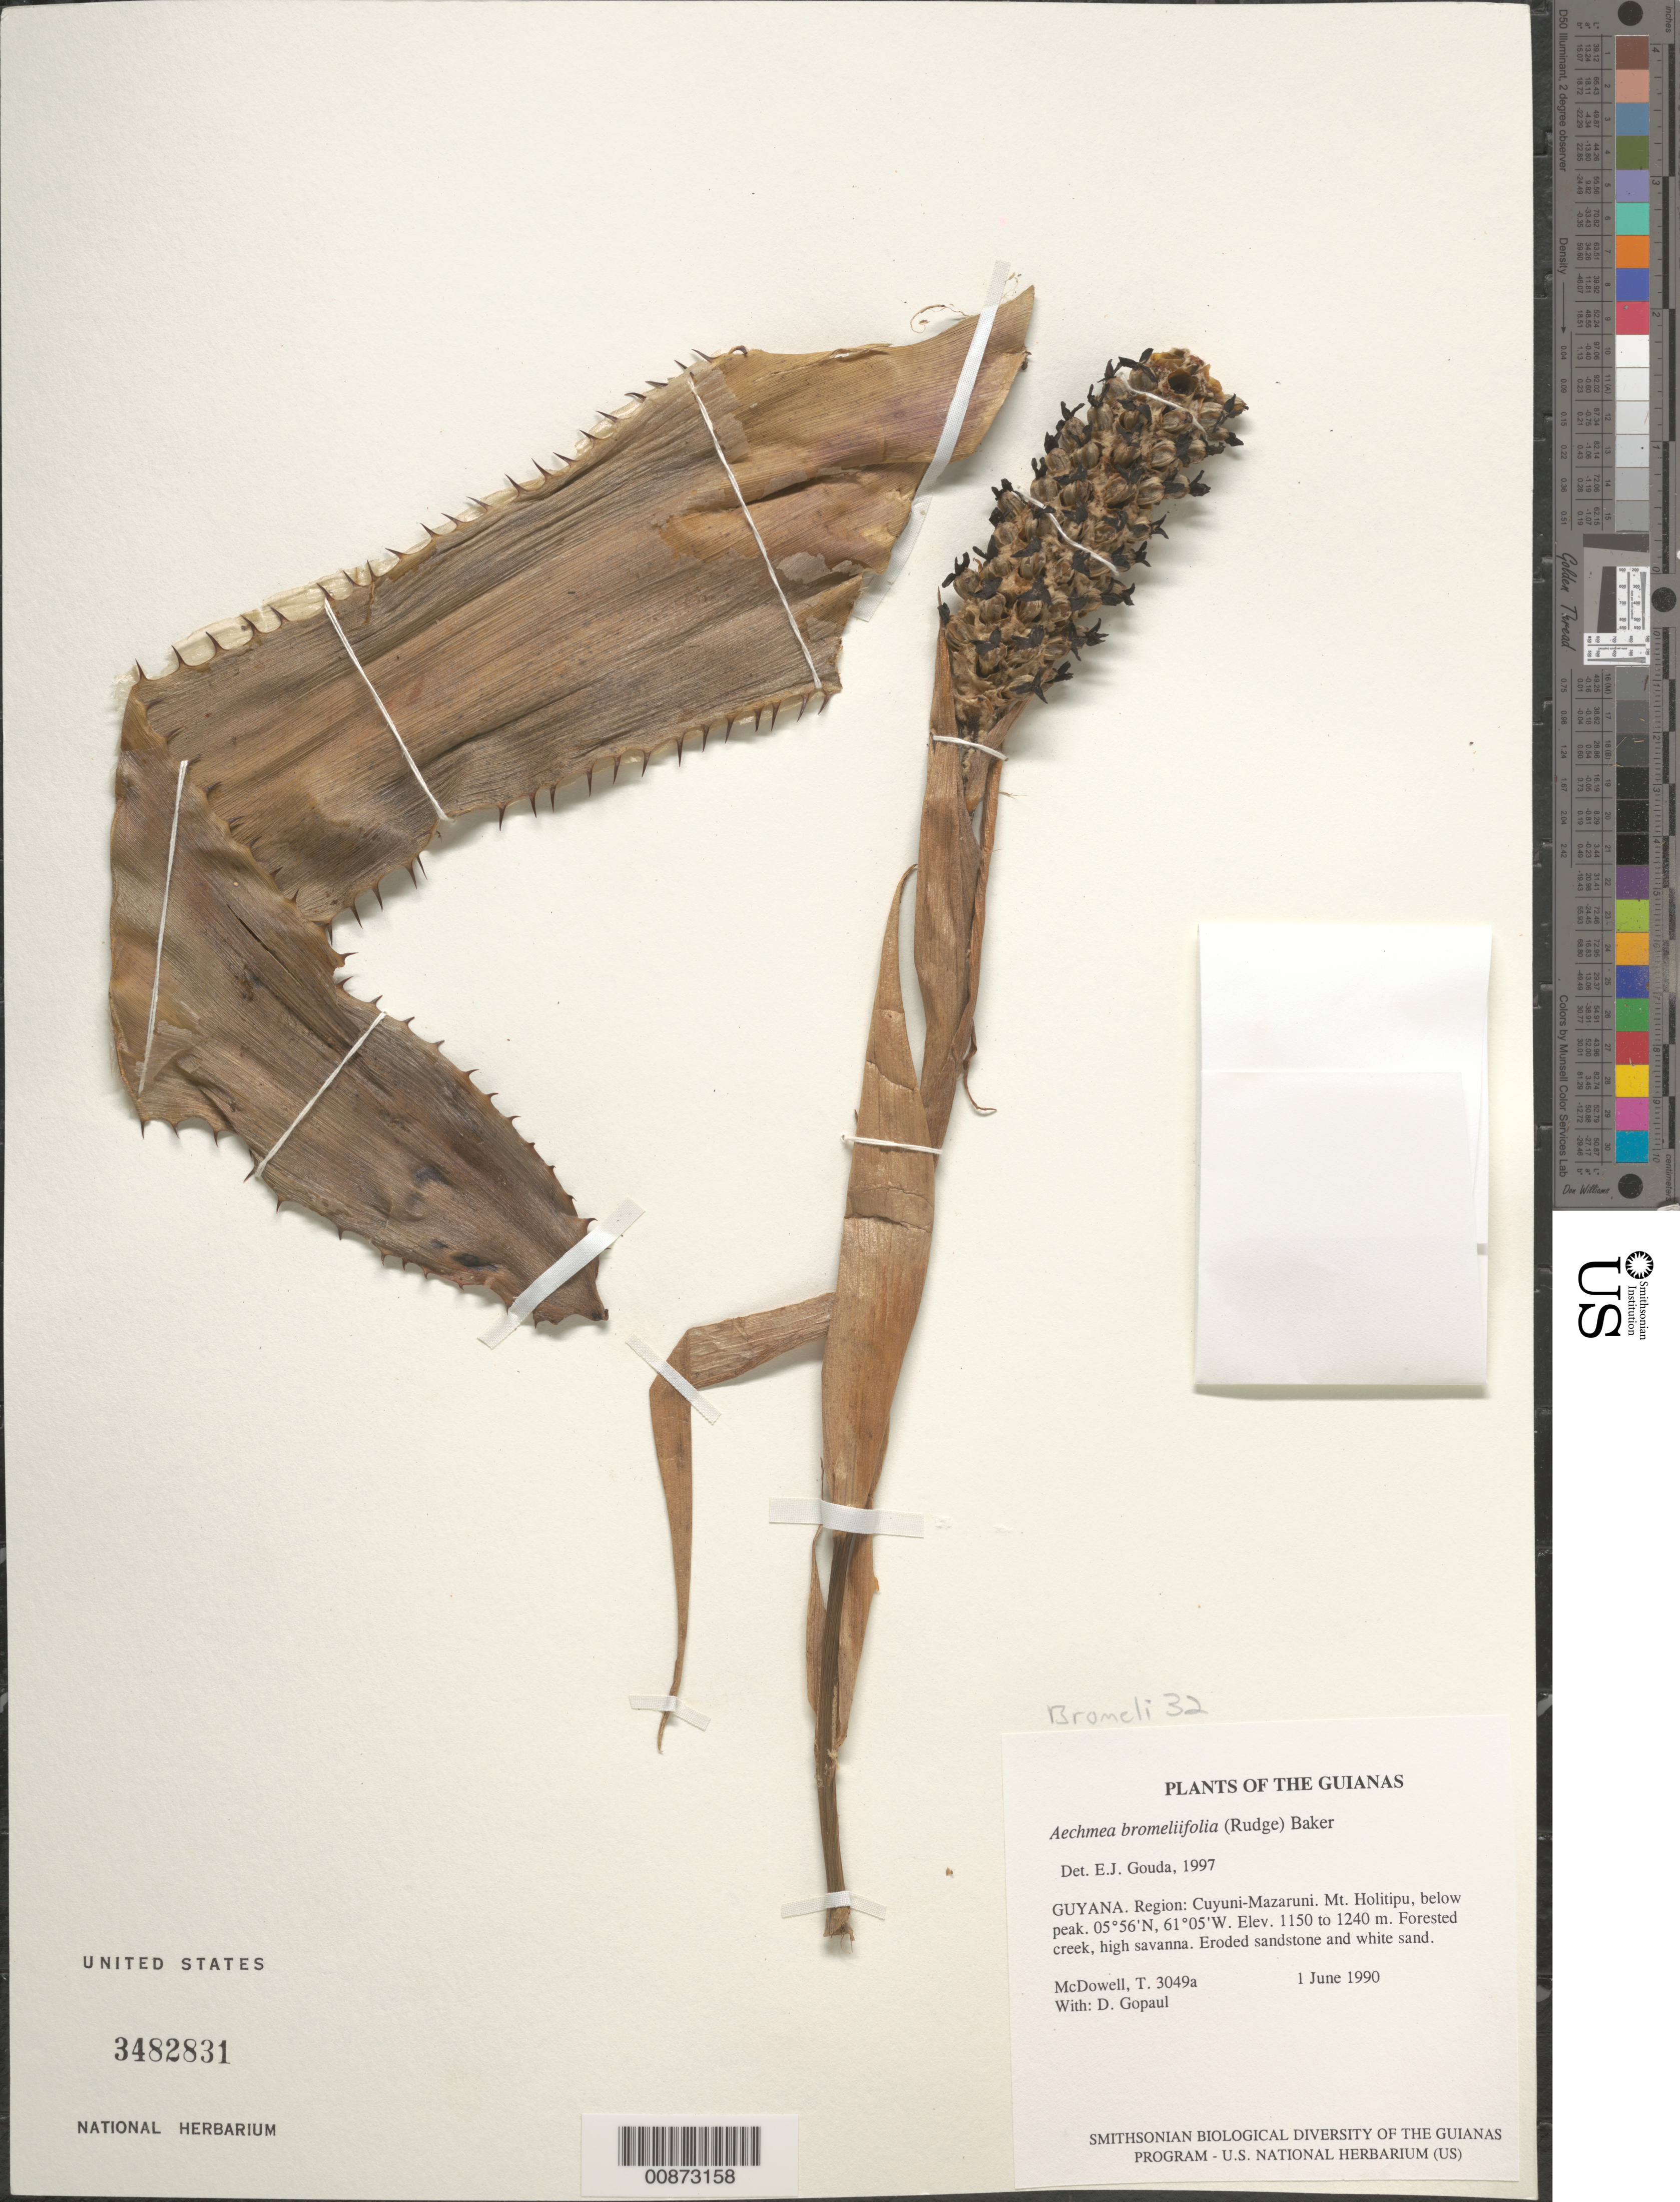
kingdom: Plantae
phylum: Tracheophyta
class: Liliopsida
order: Poales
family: Bromeliaceae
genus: Aechmea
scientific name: Aechmea bromeliifolia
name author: (Rudge) Baker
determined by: Gouda, E. J.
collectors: T. McDowell, D. Hughs & D. Gopaul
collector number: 3049 a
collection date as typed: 1 June 1990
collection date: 1990-06-01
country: Guyana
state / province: Cuyuni-Mazaruni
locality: Mt. Holitipu camp, below peak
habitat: Forested creek, high savanna. Eroded sandstone and white sand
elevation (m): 1150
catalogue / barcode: US 3482831